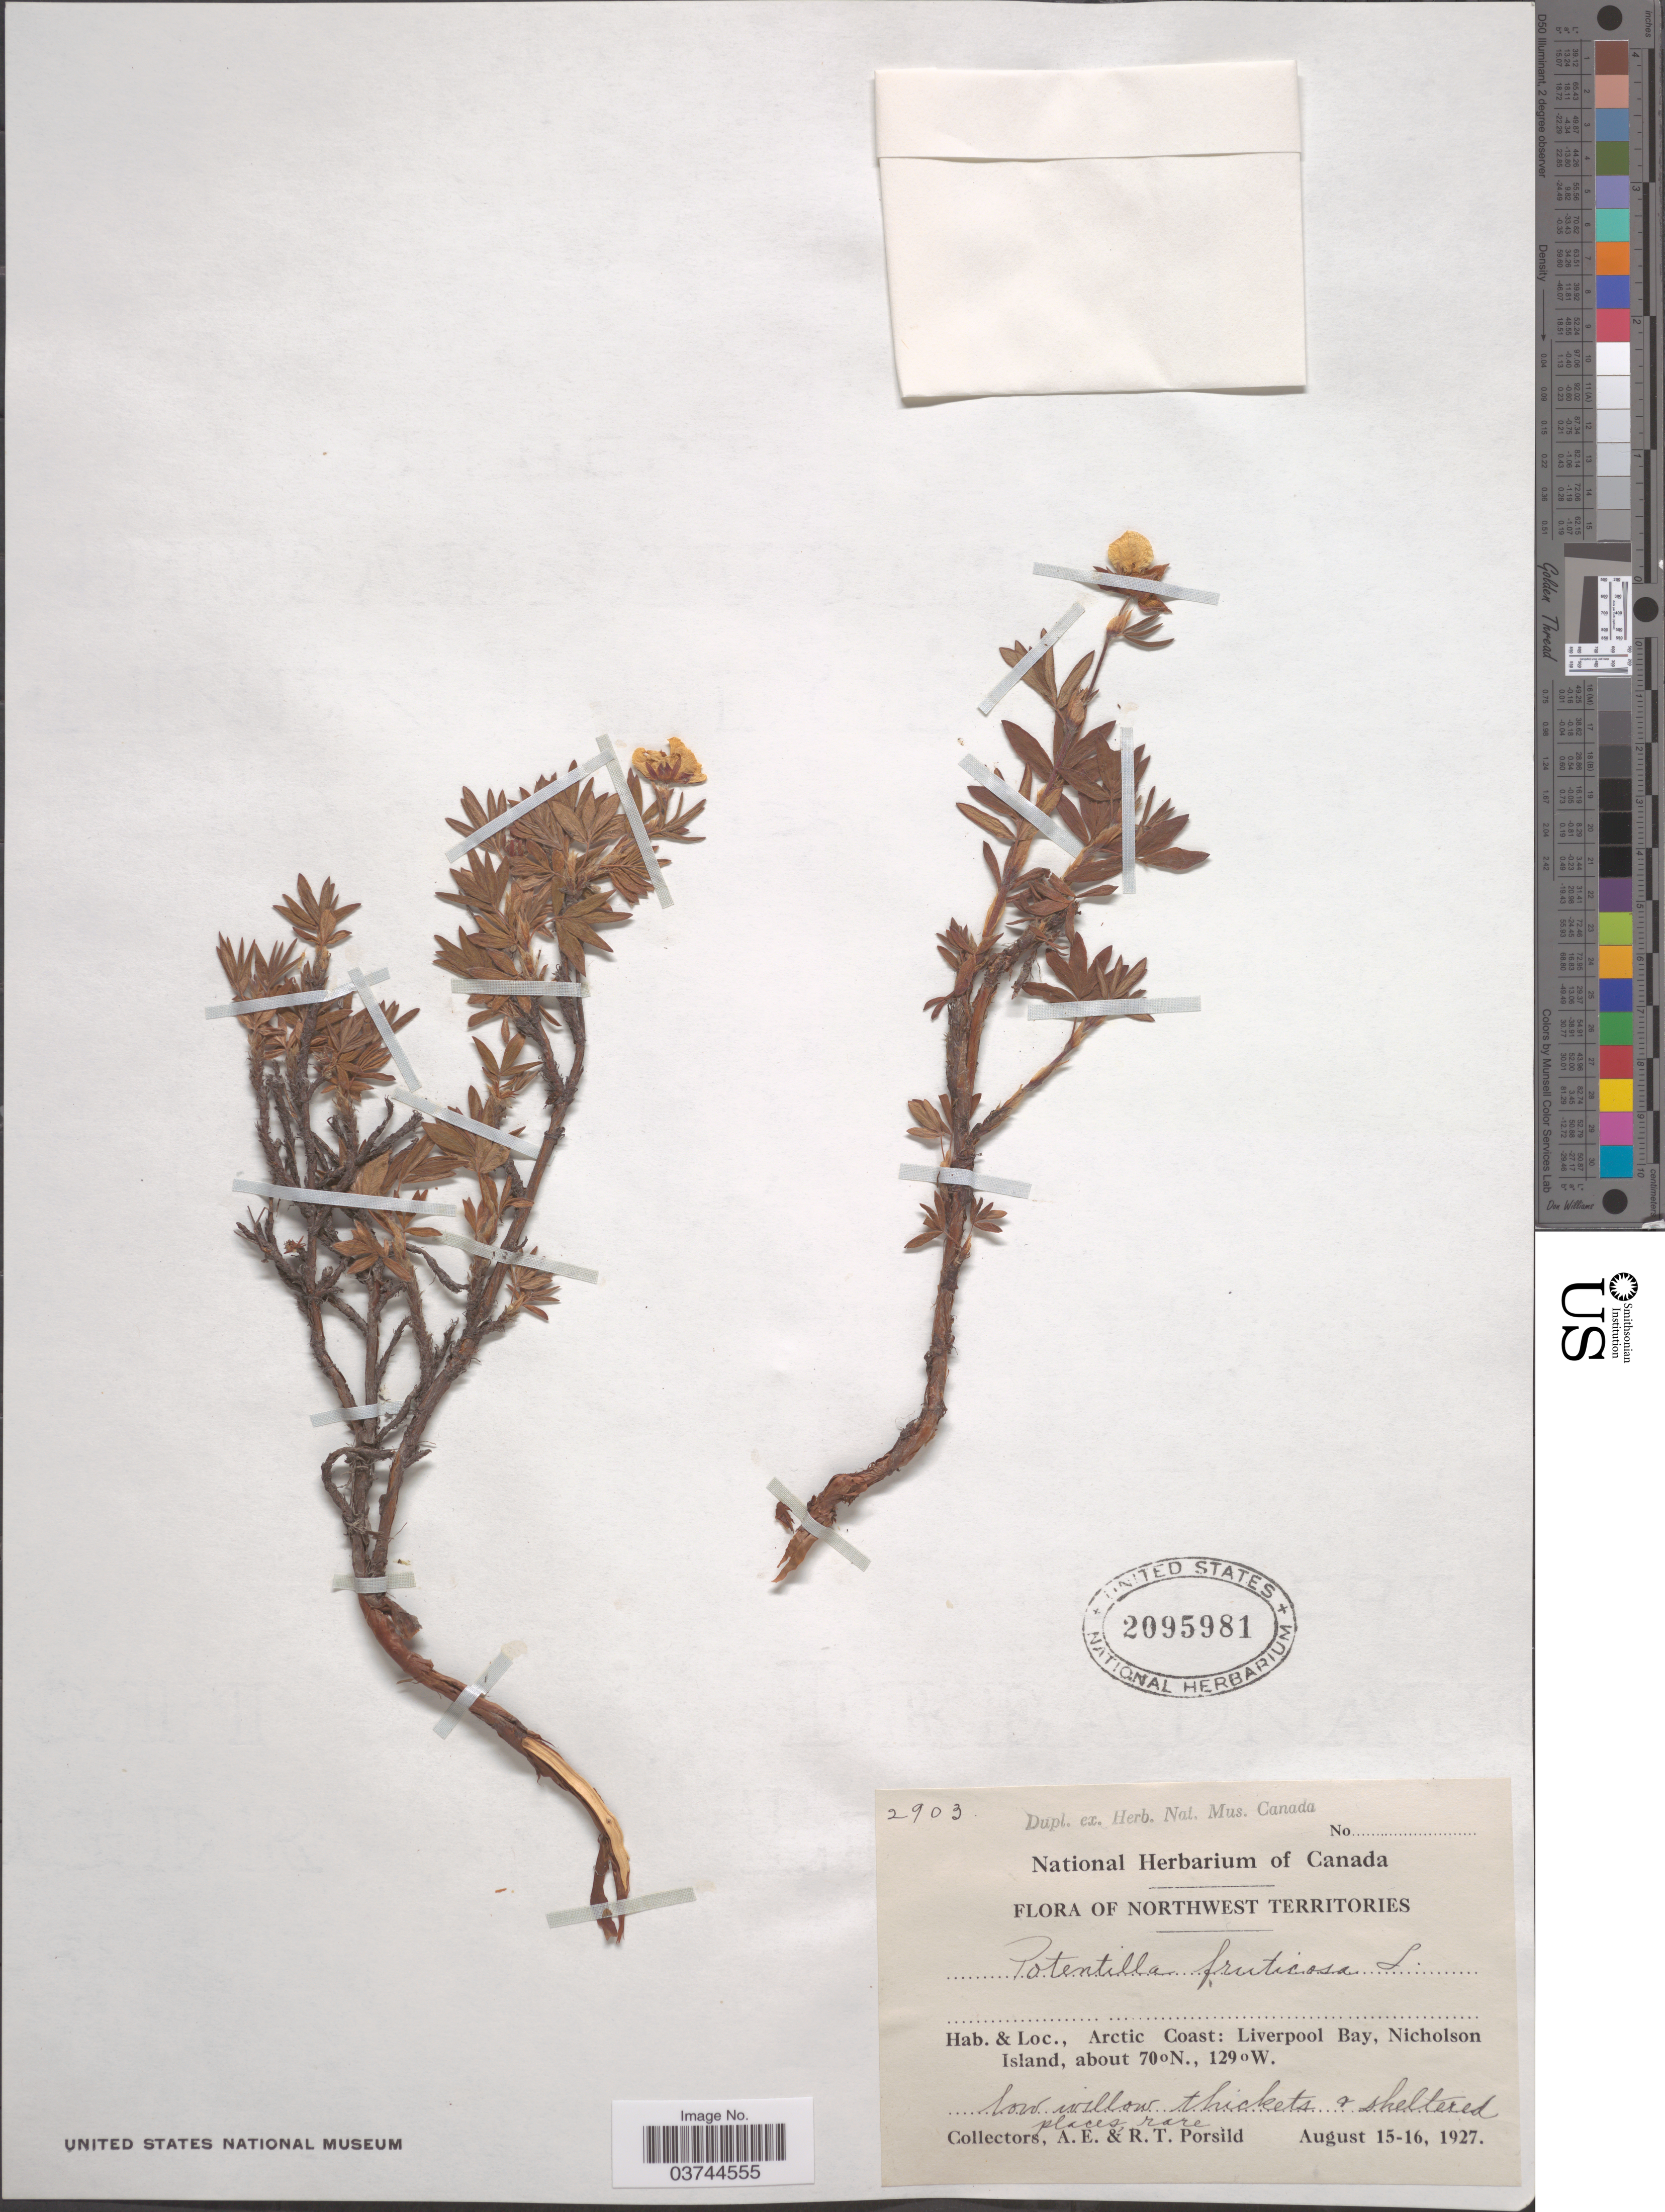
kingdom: Plantae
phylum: Tracheophyta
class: Magnoliopsida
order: Rosales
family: Rosaceae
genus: Dasiphora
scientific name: Dasiphora fruticosa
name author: (L.) Rydb.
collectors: A. E. Porsild & R. T. Porsild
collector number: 2903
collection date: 1927-08-15/1927-08-16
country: Canada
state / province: Northwest Territories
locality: Arctic Coast: Liverpool Bay, Nicholson Island.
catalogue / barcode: US 2095981